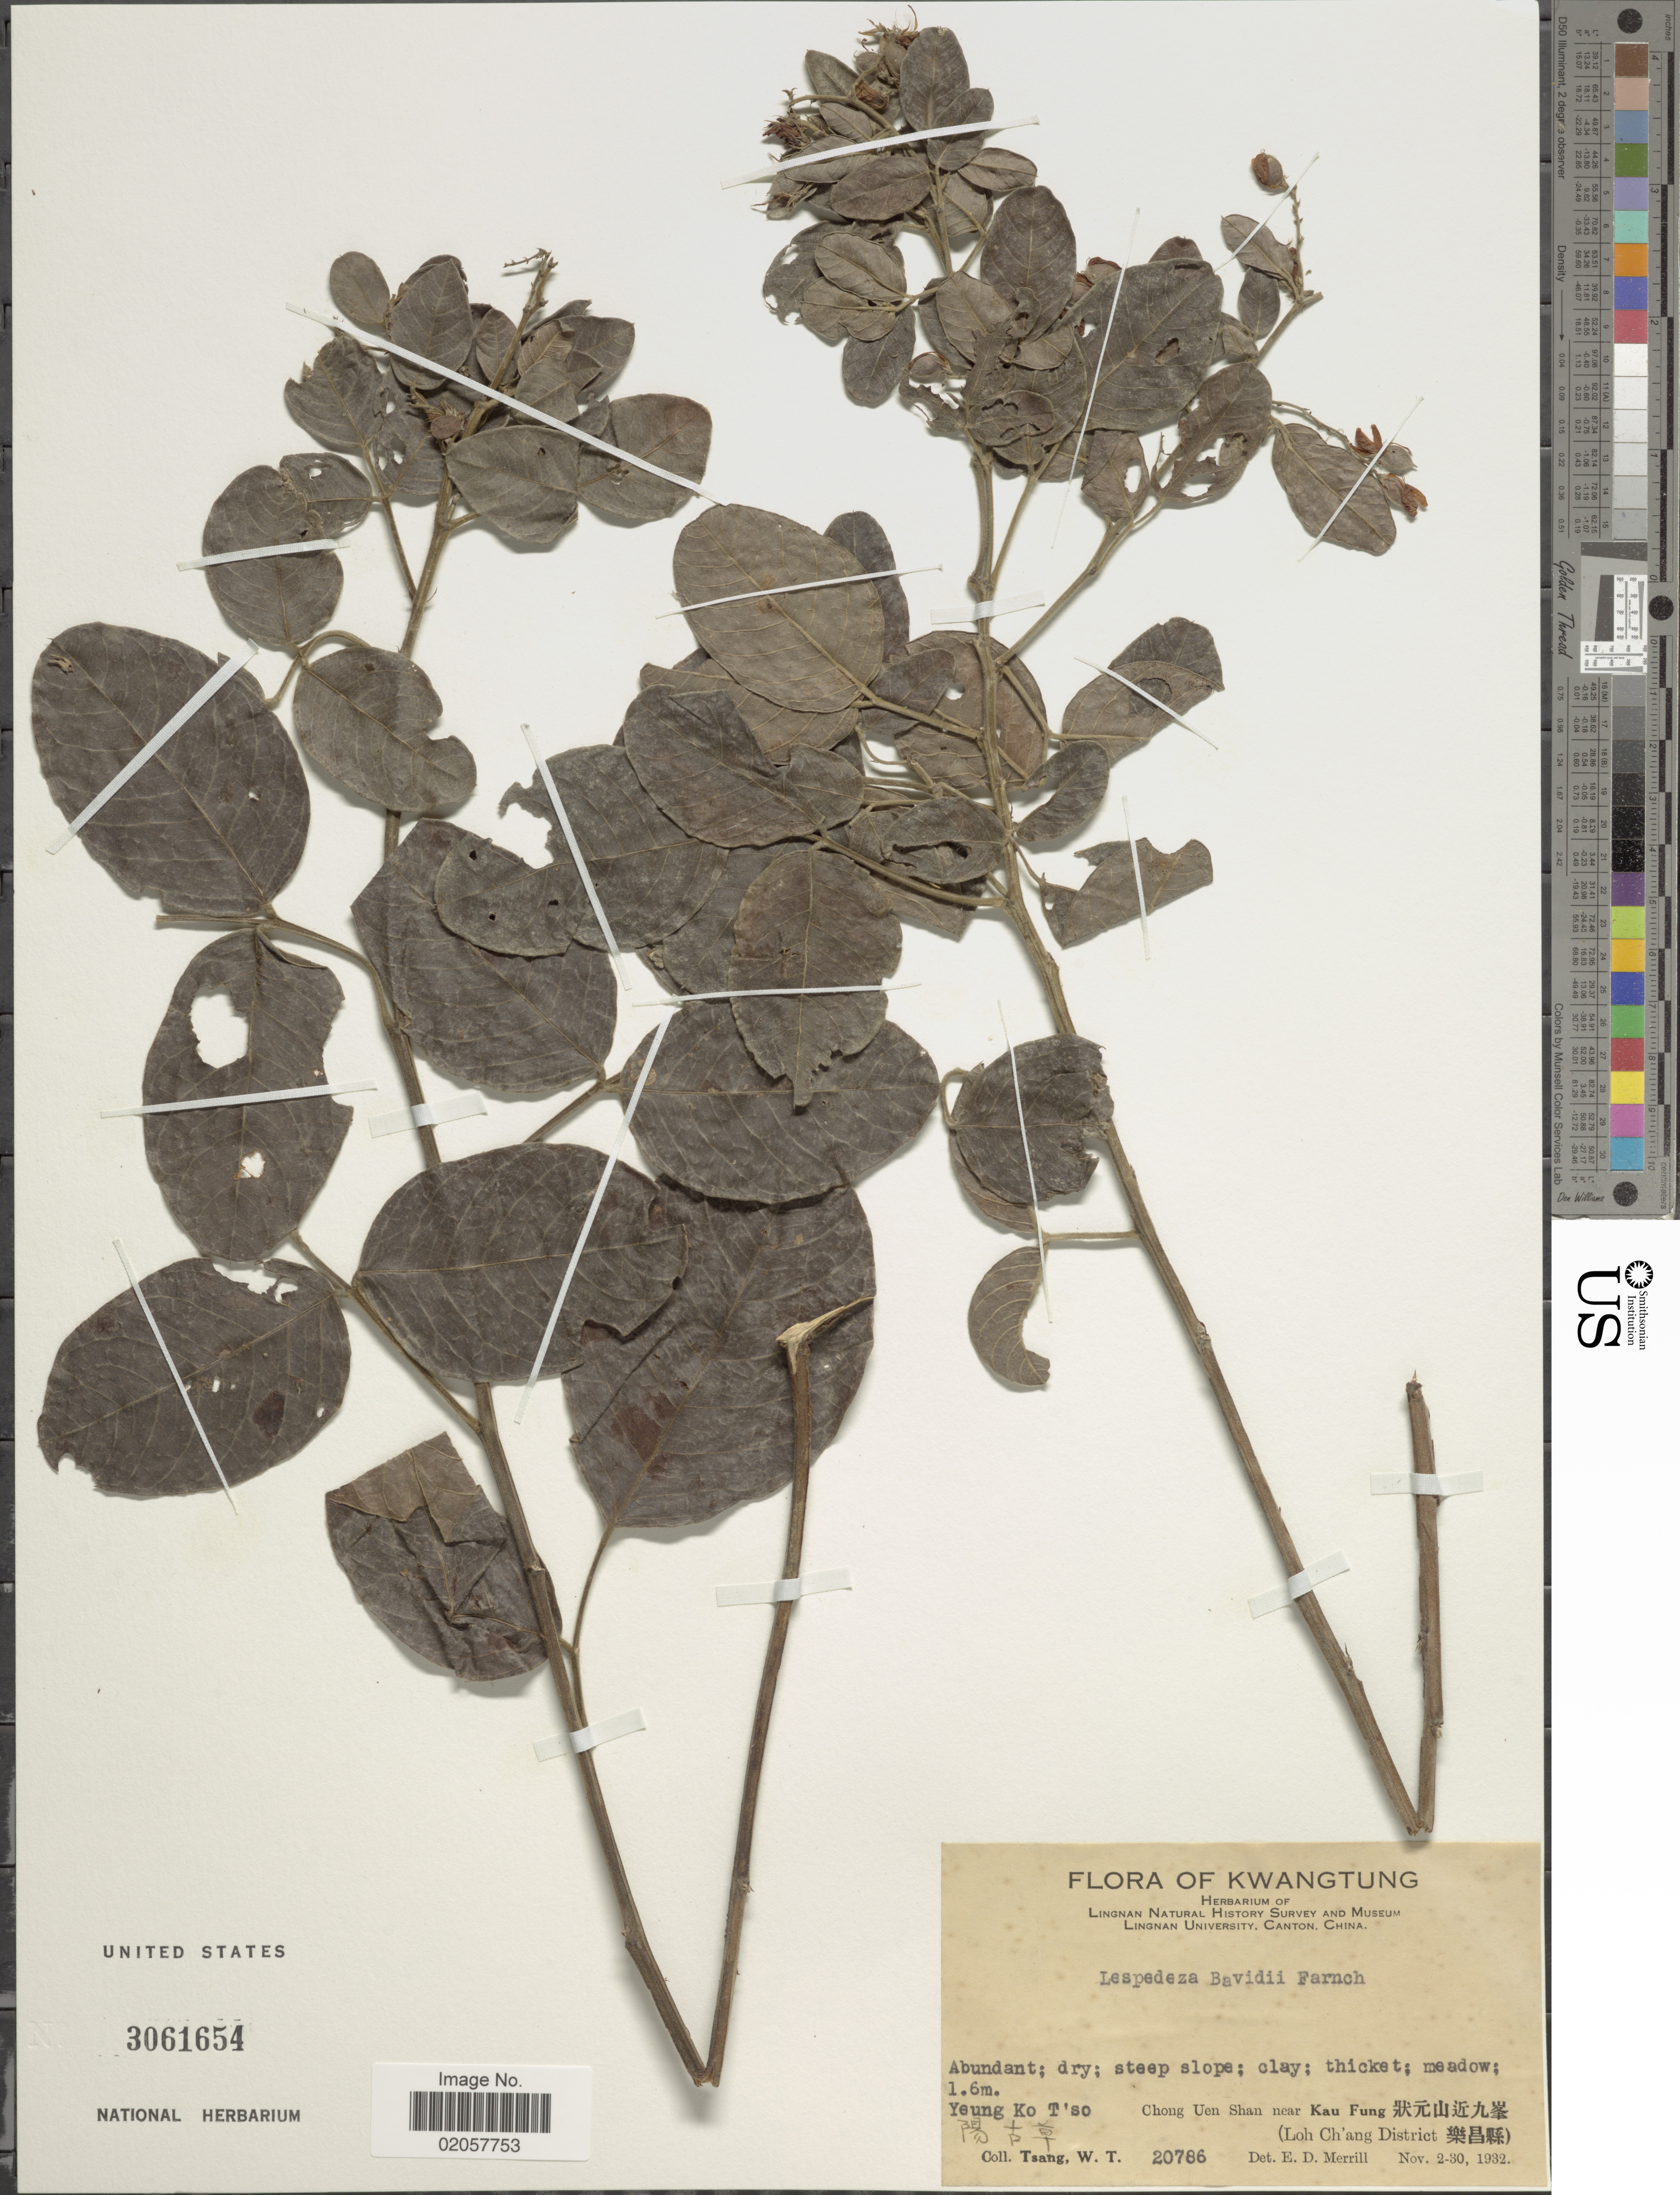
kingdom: Plantae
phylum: Tracheophyta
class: Magnoliopsida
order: Fabales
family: Fabaceae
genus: Lespedeza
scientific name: Lespedeza davidii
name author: Franch.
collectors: W. T. Tsang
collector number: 20786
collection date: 1932-11-02/1932-11-30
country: China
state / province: Guangdong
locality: Kwangtung, meadow, Yeung Ko T'so, Chong Uen Shan near Kau Fung (Loh Ch'ang District)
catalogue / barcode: US 3061654